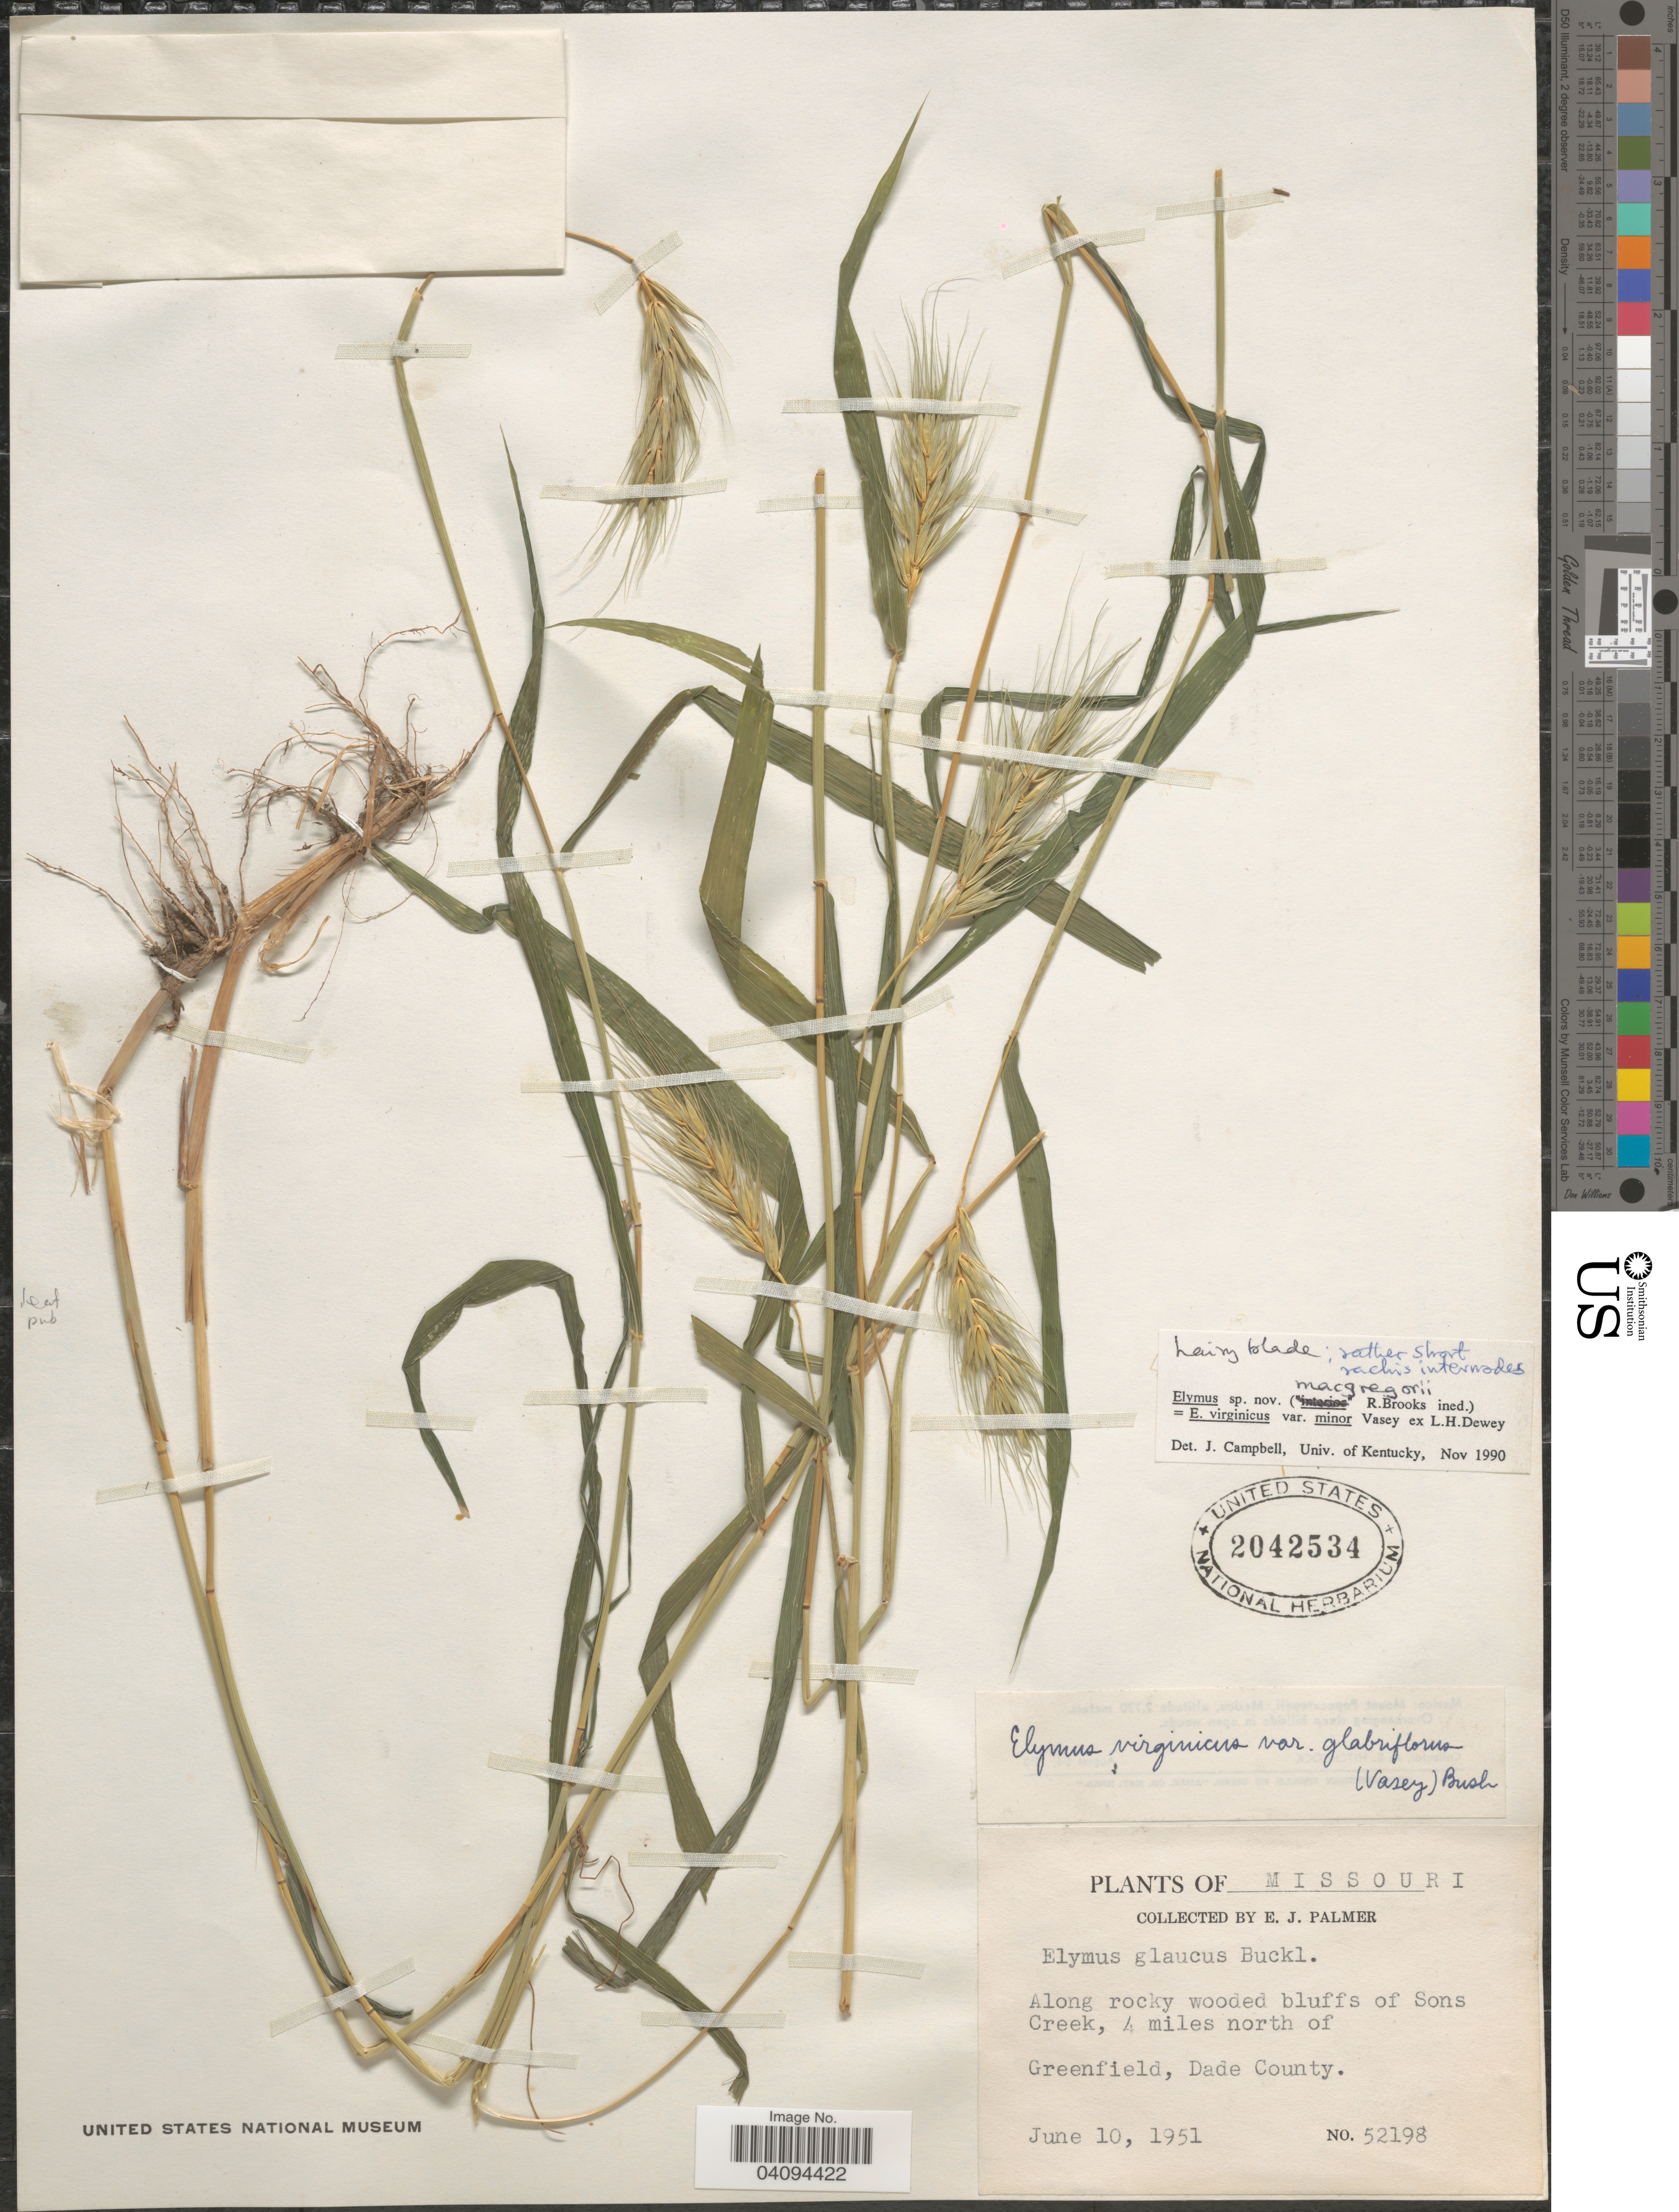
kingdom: Plantae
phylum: Tracheophyta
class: Liliopsida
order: Poales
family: Poaceae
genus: Elymus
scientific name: Elymus macgregorii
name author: R.E. Brooks & J.J.N. Campb.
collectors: E. J. Palmer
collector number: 52198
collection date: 1951-06-10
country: United States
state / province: Missouri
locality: Along rocky wooded bluffs of Sons Creek, 4 miles north of Greenfield, Dade County.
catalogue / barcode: US 2042534